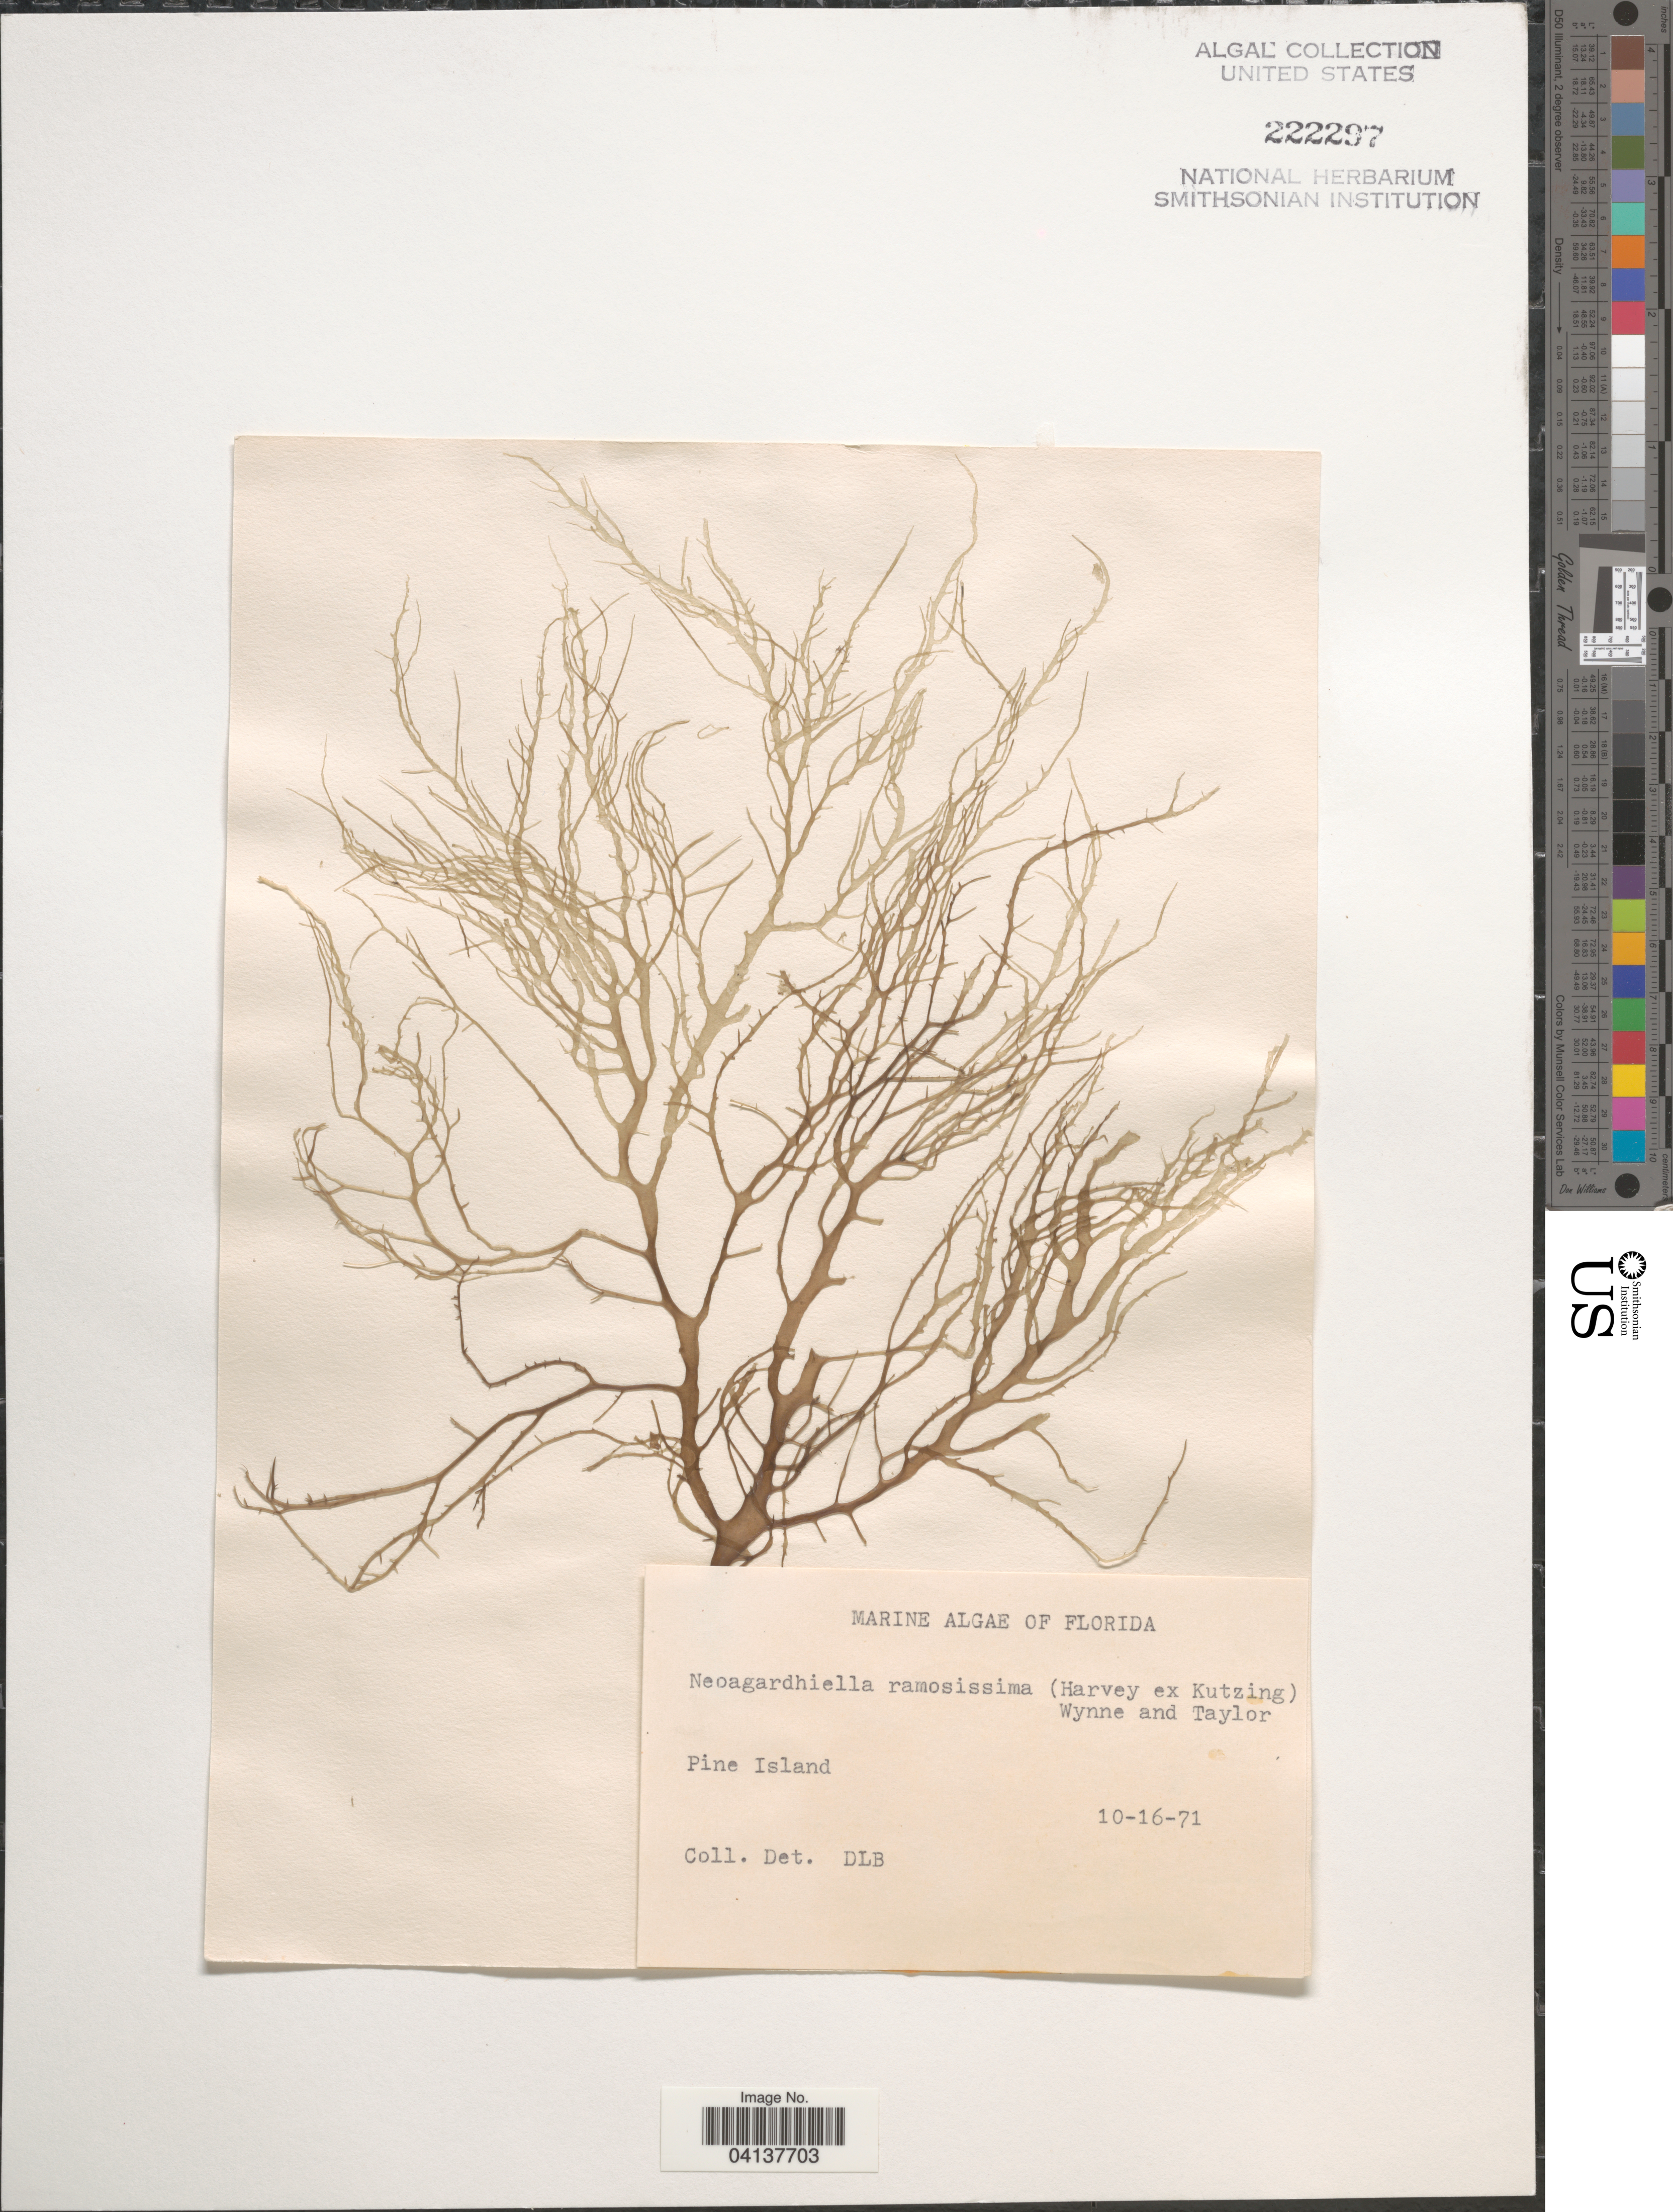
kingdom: Plantae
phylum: Rhodophyta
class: Florideophyceae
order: Gigartinales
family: Solieriaceae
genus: Agardhiella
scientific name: Agardhiella ramosissima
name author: (Harv.) Kylin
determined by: Algae name updating Project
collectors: D. L. B.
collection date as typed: Transcribed d/m/y: 16/10/71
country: United States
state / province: Florida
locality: Pine Island.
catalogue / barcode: US 222297